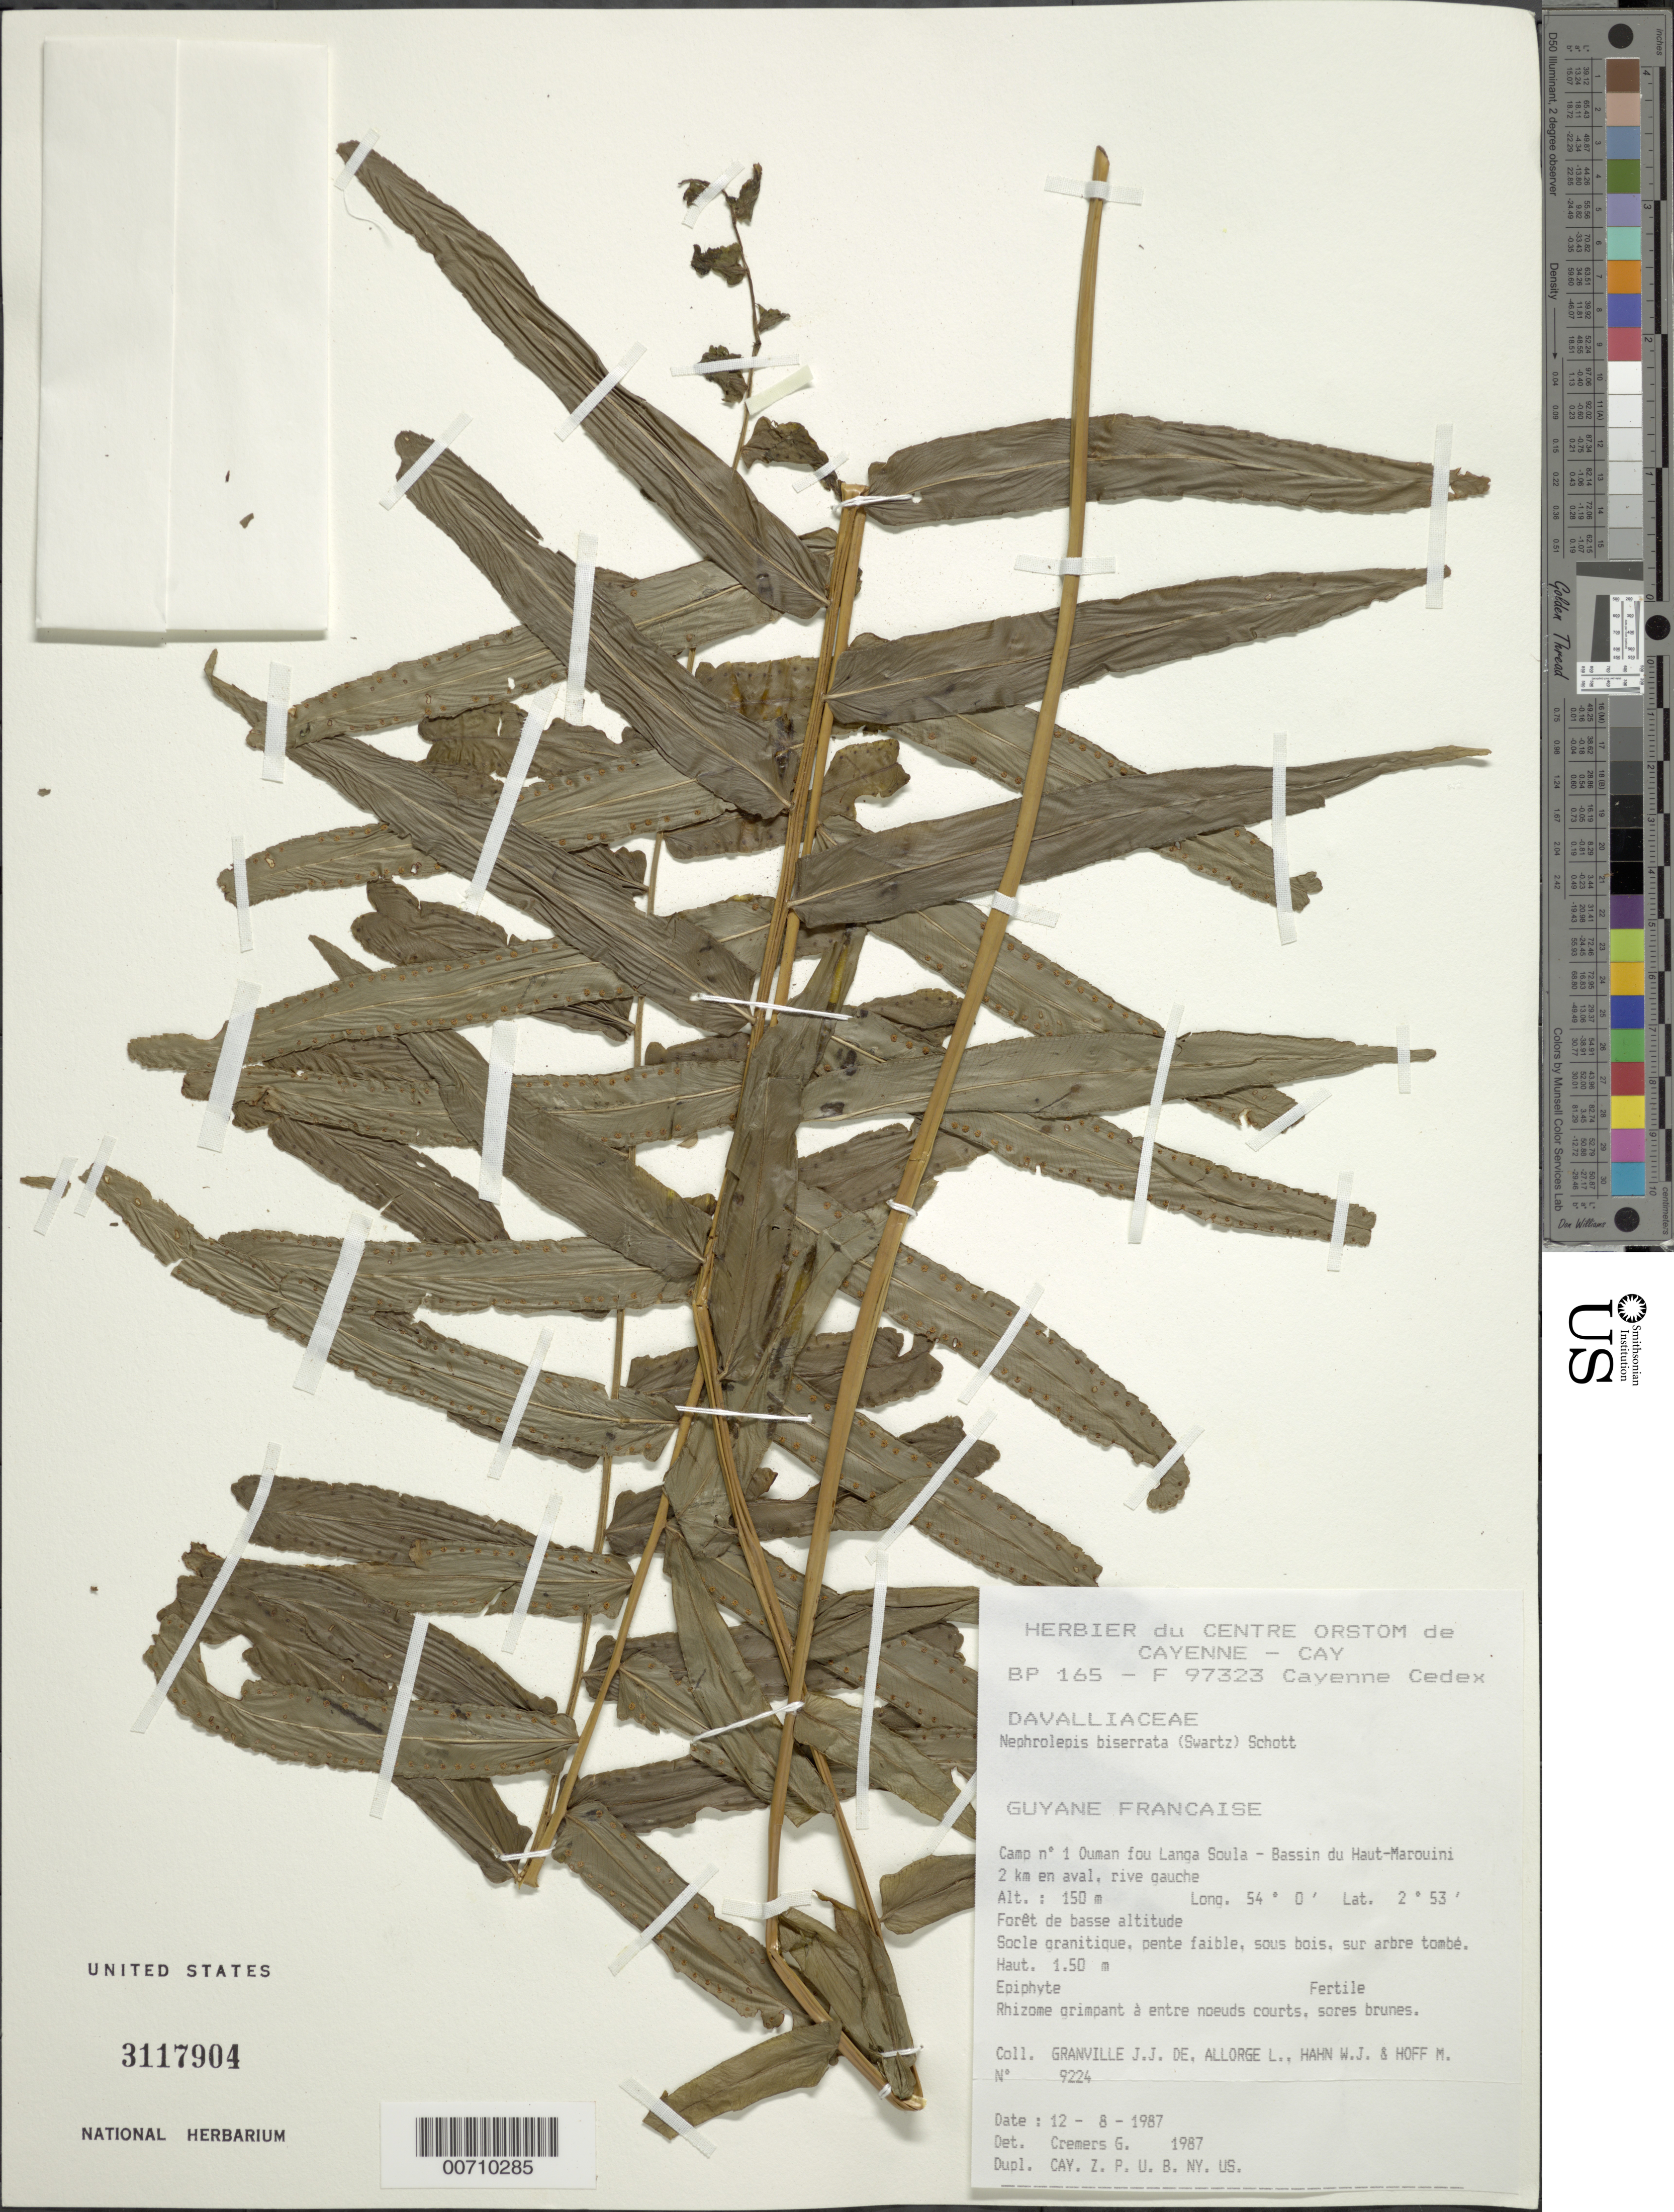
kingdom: Plantae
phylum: Tracheophyta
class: Polypodiopsida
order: Polypodiales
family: Nephrolepidaceae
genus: Nephrolepis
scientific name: Nephrolepis biserrata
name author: (Sw.) Schott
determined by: Cremers, Georges A.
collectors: J.-J. de Granville, L. Allorge, W. J. Hahn & M. Hoff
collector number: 9224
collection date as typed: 12-Aug-87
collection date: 1987-08-12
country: French Guiana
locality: Camp #1, Ouman fou Langa Soula, Bassin du Haut-Marouini. 2 km en aval. Rive gauche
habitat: Forêt de basse altitude, socle granitique, pent faible, sous bios, sur arbre tombé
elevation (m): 150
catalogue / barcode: US 3117904